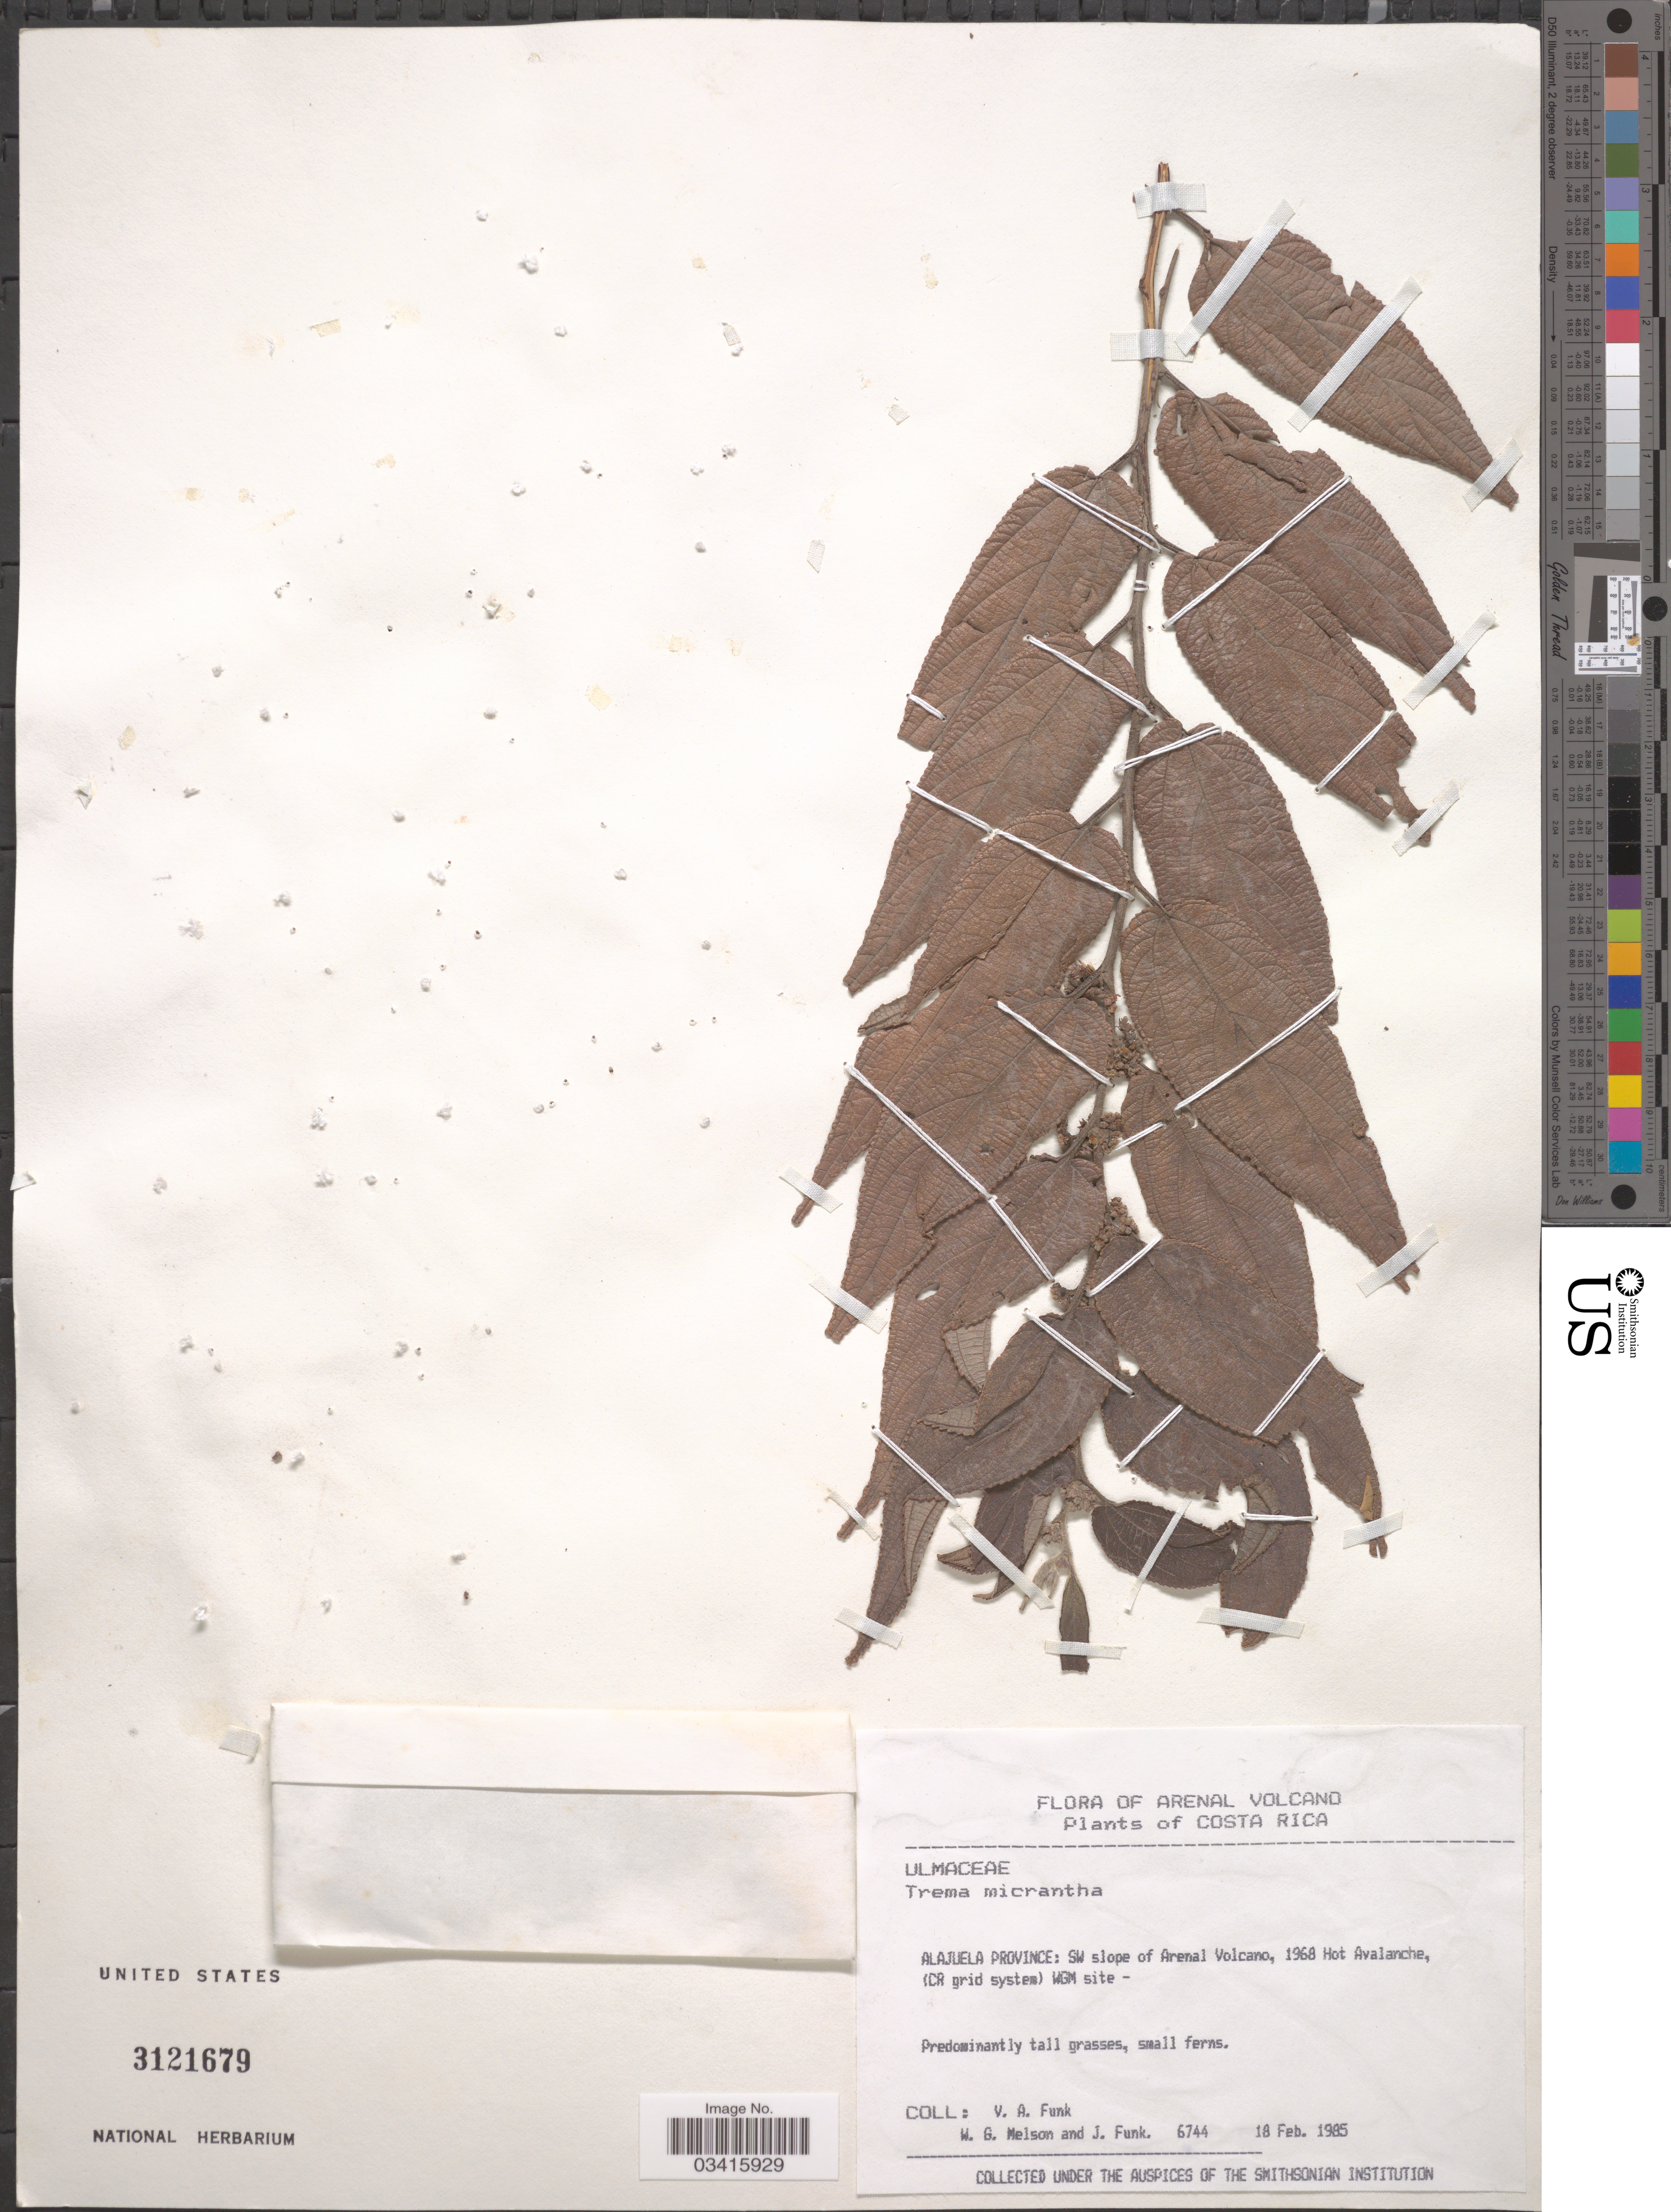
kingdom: Plantae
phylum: Tracheophyta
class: Magnoliopsida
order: Rosales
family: Cannabaceae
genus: Trema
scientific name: Trema micranthum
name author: (L.) Blume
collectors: V. Funk, W. Melson & J. Funk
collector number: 6744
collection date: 1985-02-18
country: Costa Rica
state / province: Alajuela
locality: Arenal Volcano. SW slope of Arenal Volcano, 1968 Hot Avalanche.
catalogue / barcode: US 3121679